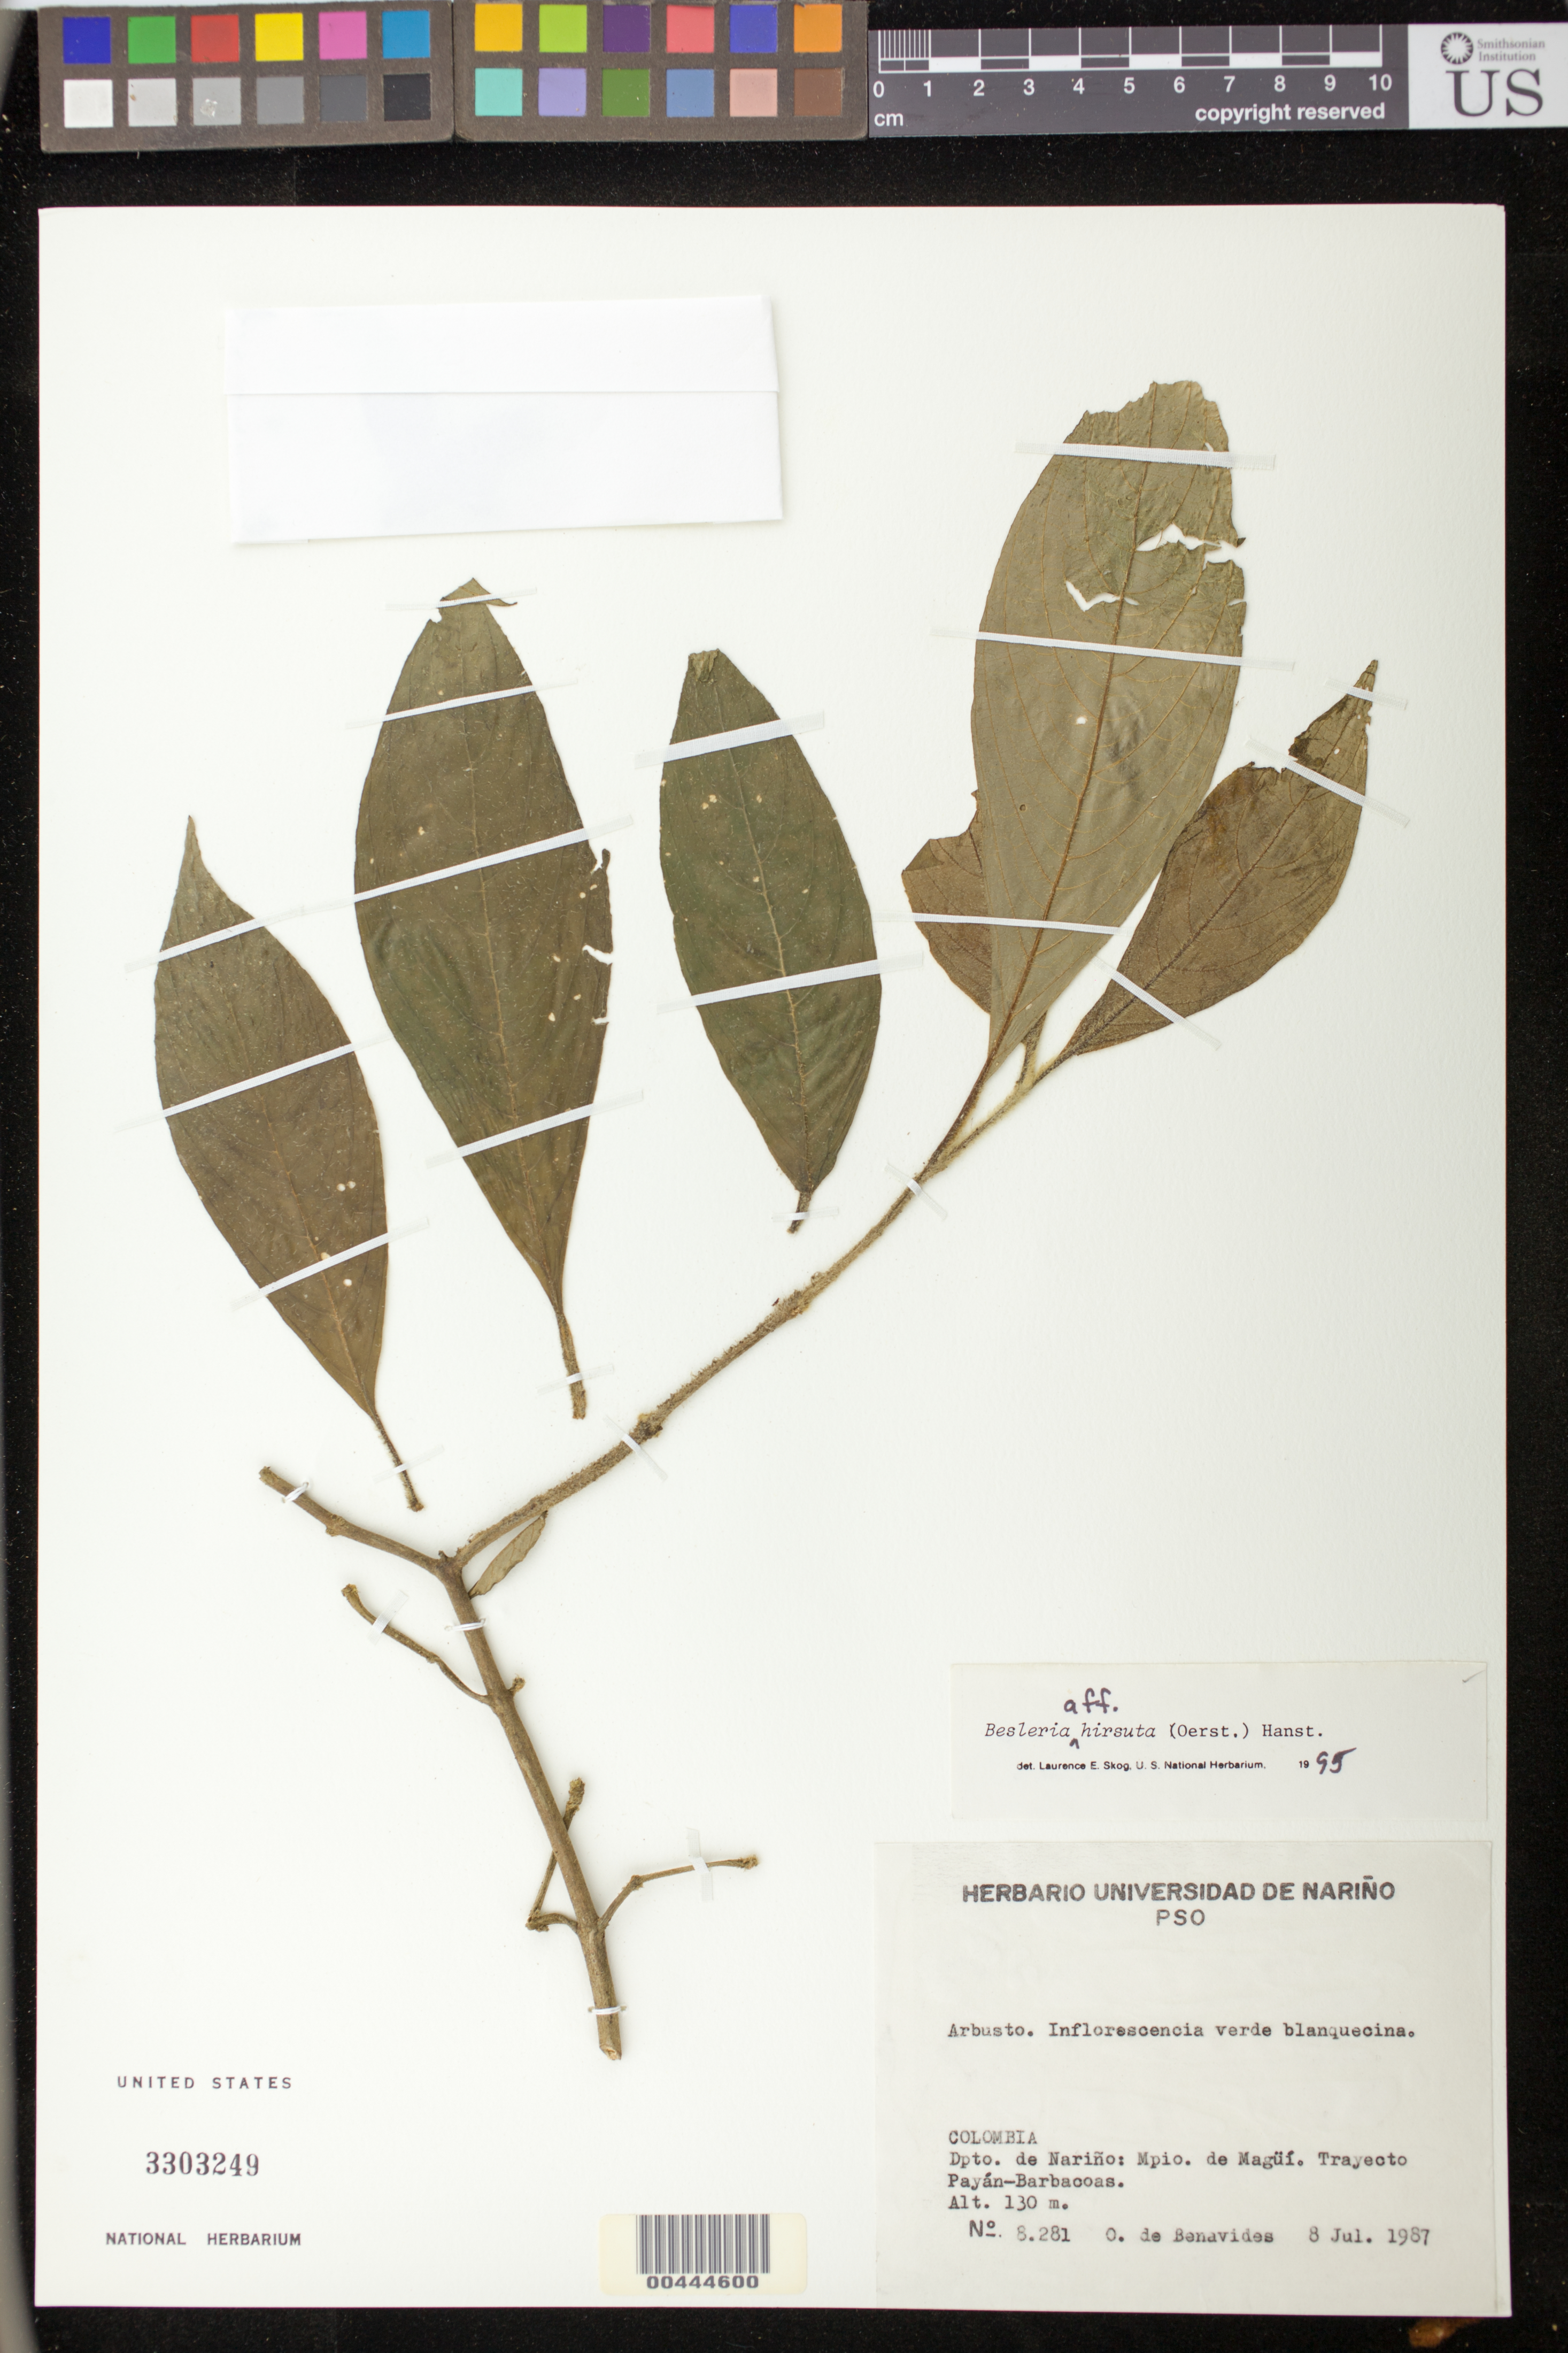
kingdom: Plantae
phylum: Tracheophyta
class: Magnoliopsida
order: Lamiales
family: Gesneriaceae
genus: Besleria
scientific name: Besleria hirsuta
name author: (Oerst.) Hanst.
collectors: Olga S. de Benavides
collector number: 8281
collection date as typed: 08 Jul 1987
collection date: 1987-07-08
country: Colombia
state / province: Nariño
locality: Mpio. de Magüí, Trayecto Payán-Barbacoas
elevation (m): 130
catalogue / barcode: US 3303249